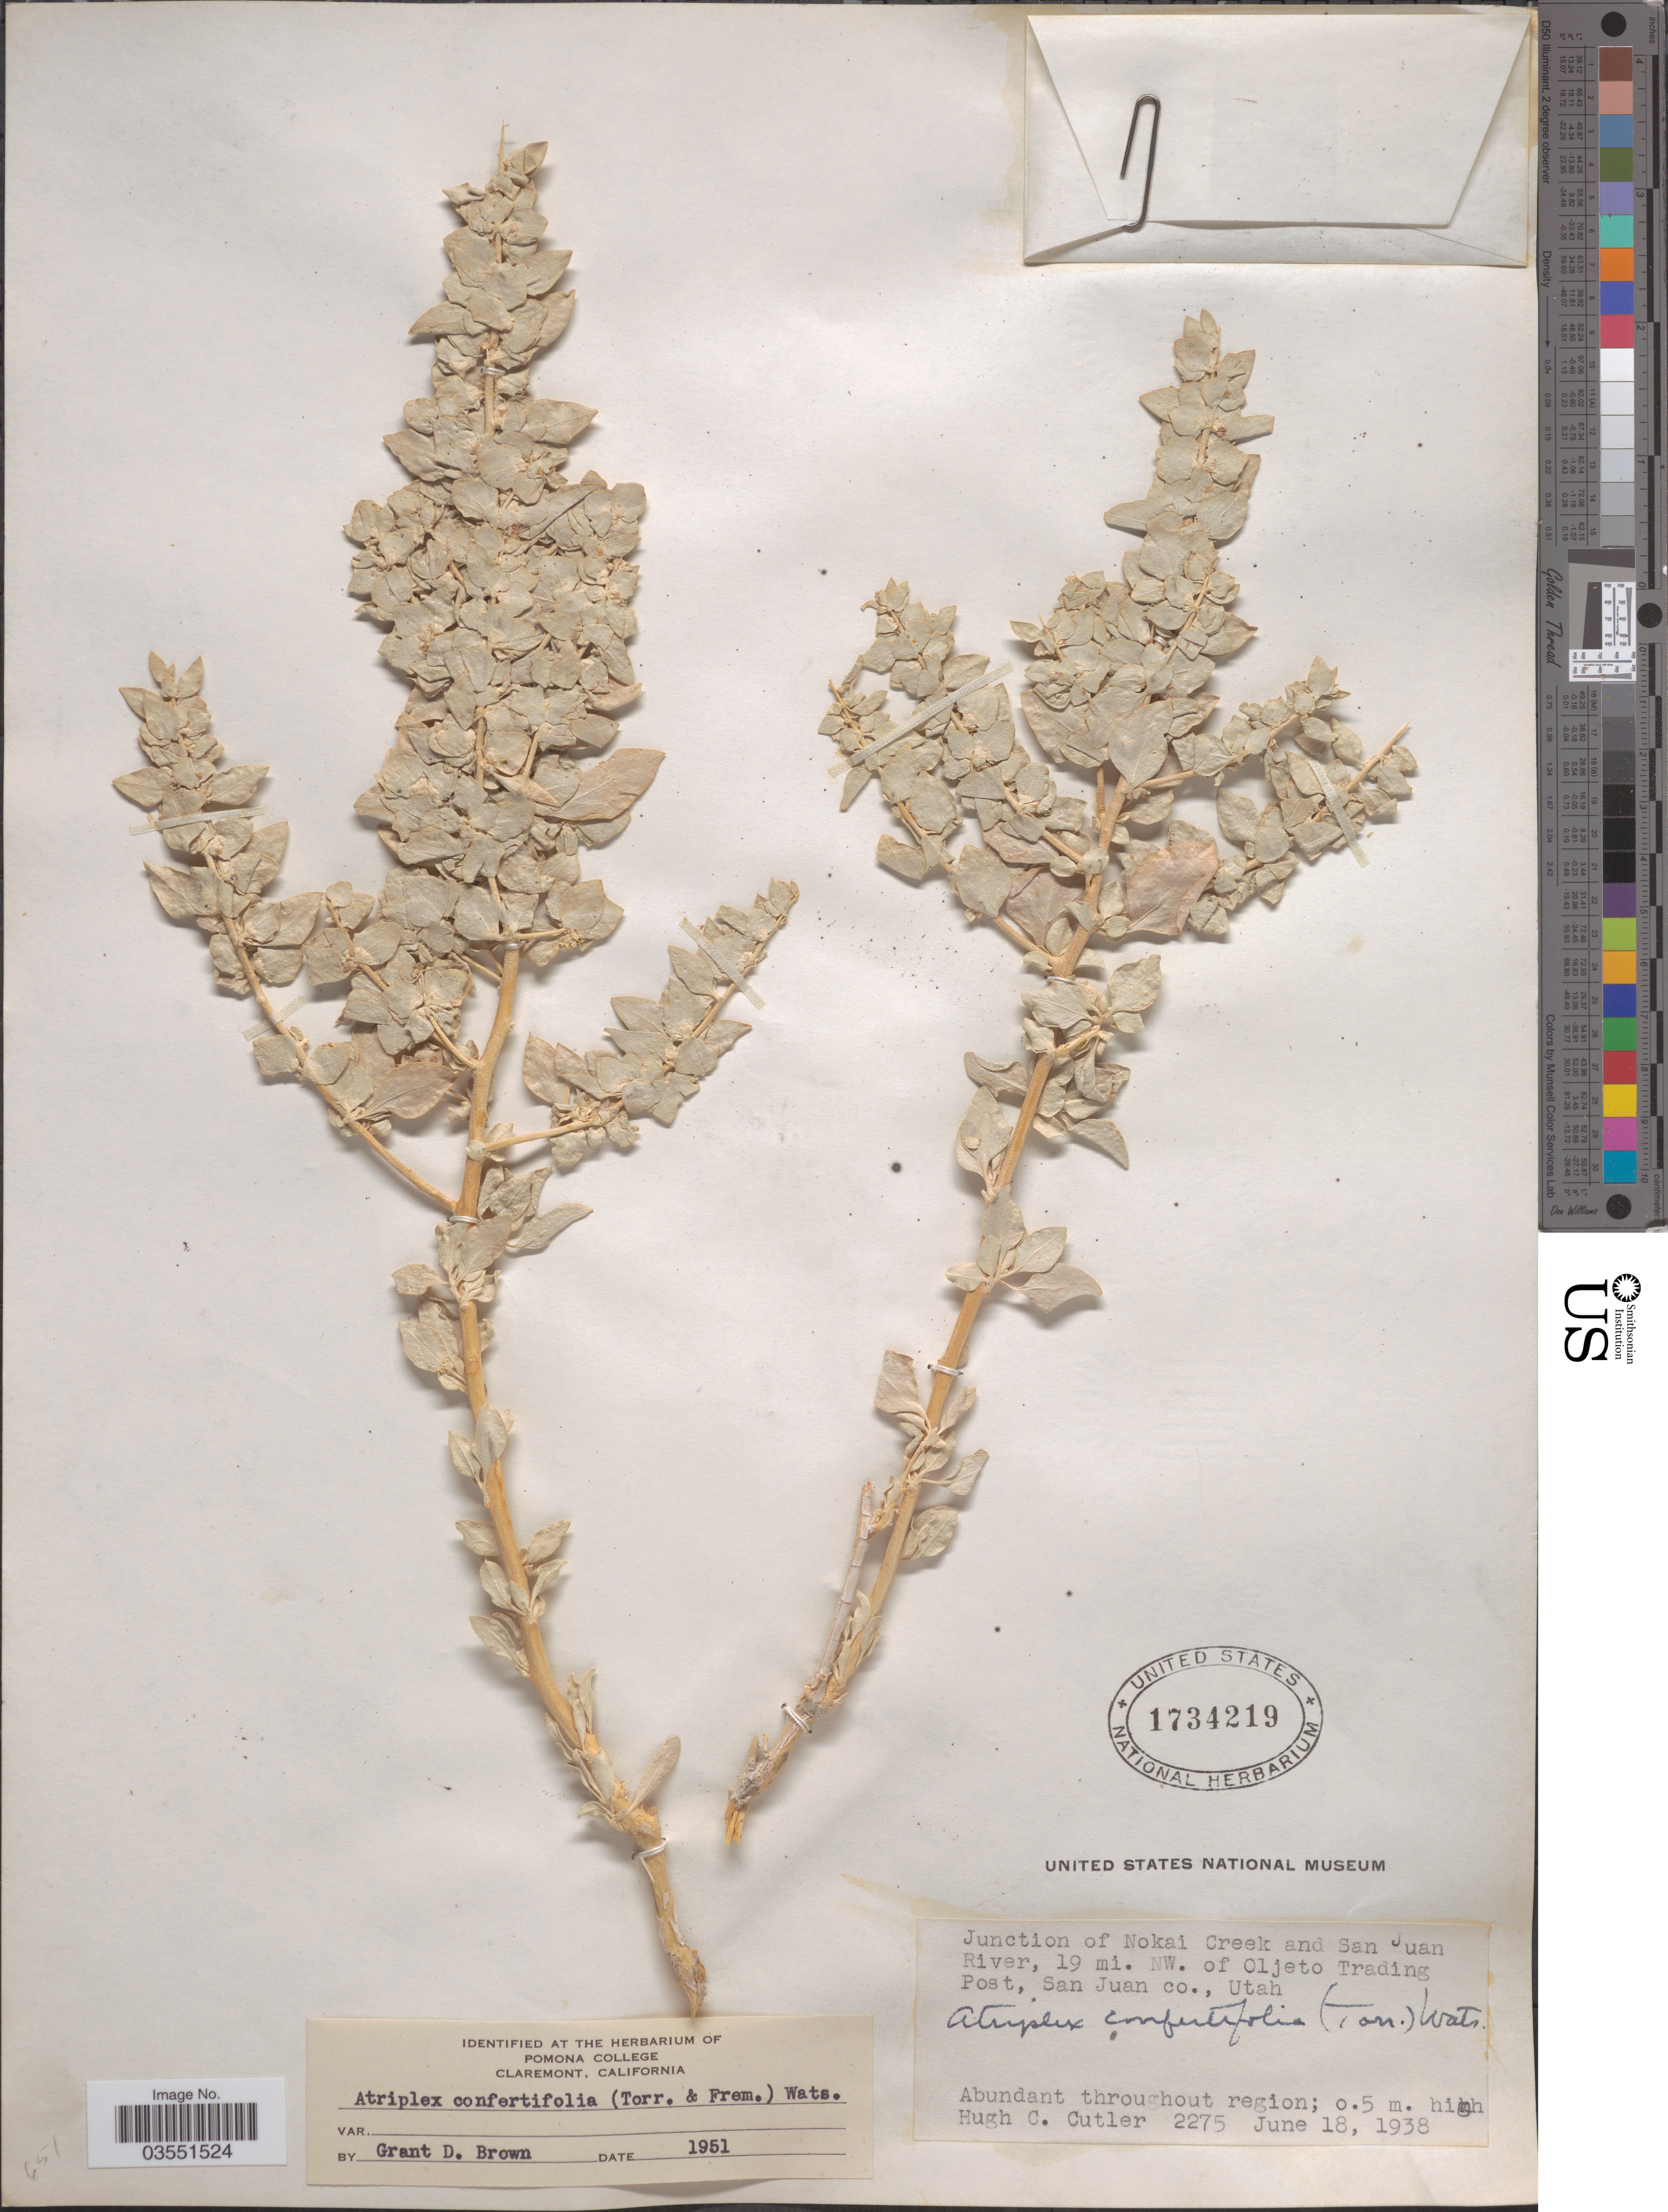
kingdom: Plantae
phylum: Tracheophyta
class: Magnoliopsida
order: Caryophyllales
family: Amaranthaceae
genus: Atriplex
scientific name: Atriplex confertifolia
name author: (Torr. & Frém.) S. Watson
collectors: H. C. Cutler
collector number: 2275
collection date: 1938-06-18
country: United States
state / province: Utah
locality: Junction of Nokai Creek and San Juan River, 19 mi. NW. of Oljeto Trading Post, San Juan co.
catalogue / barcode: US 1734219